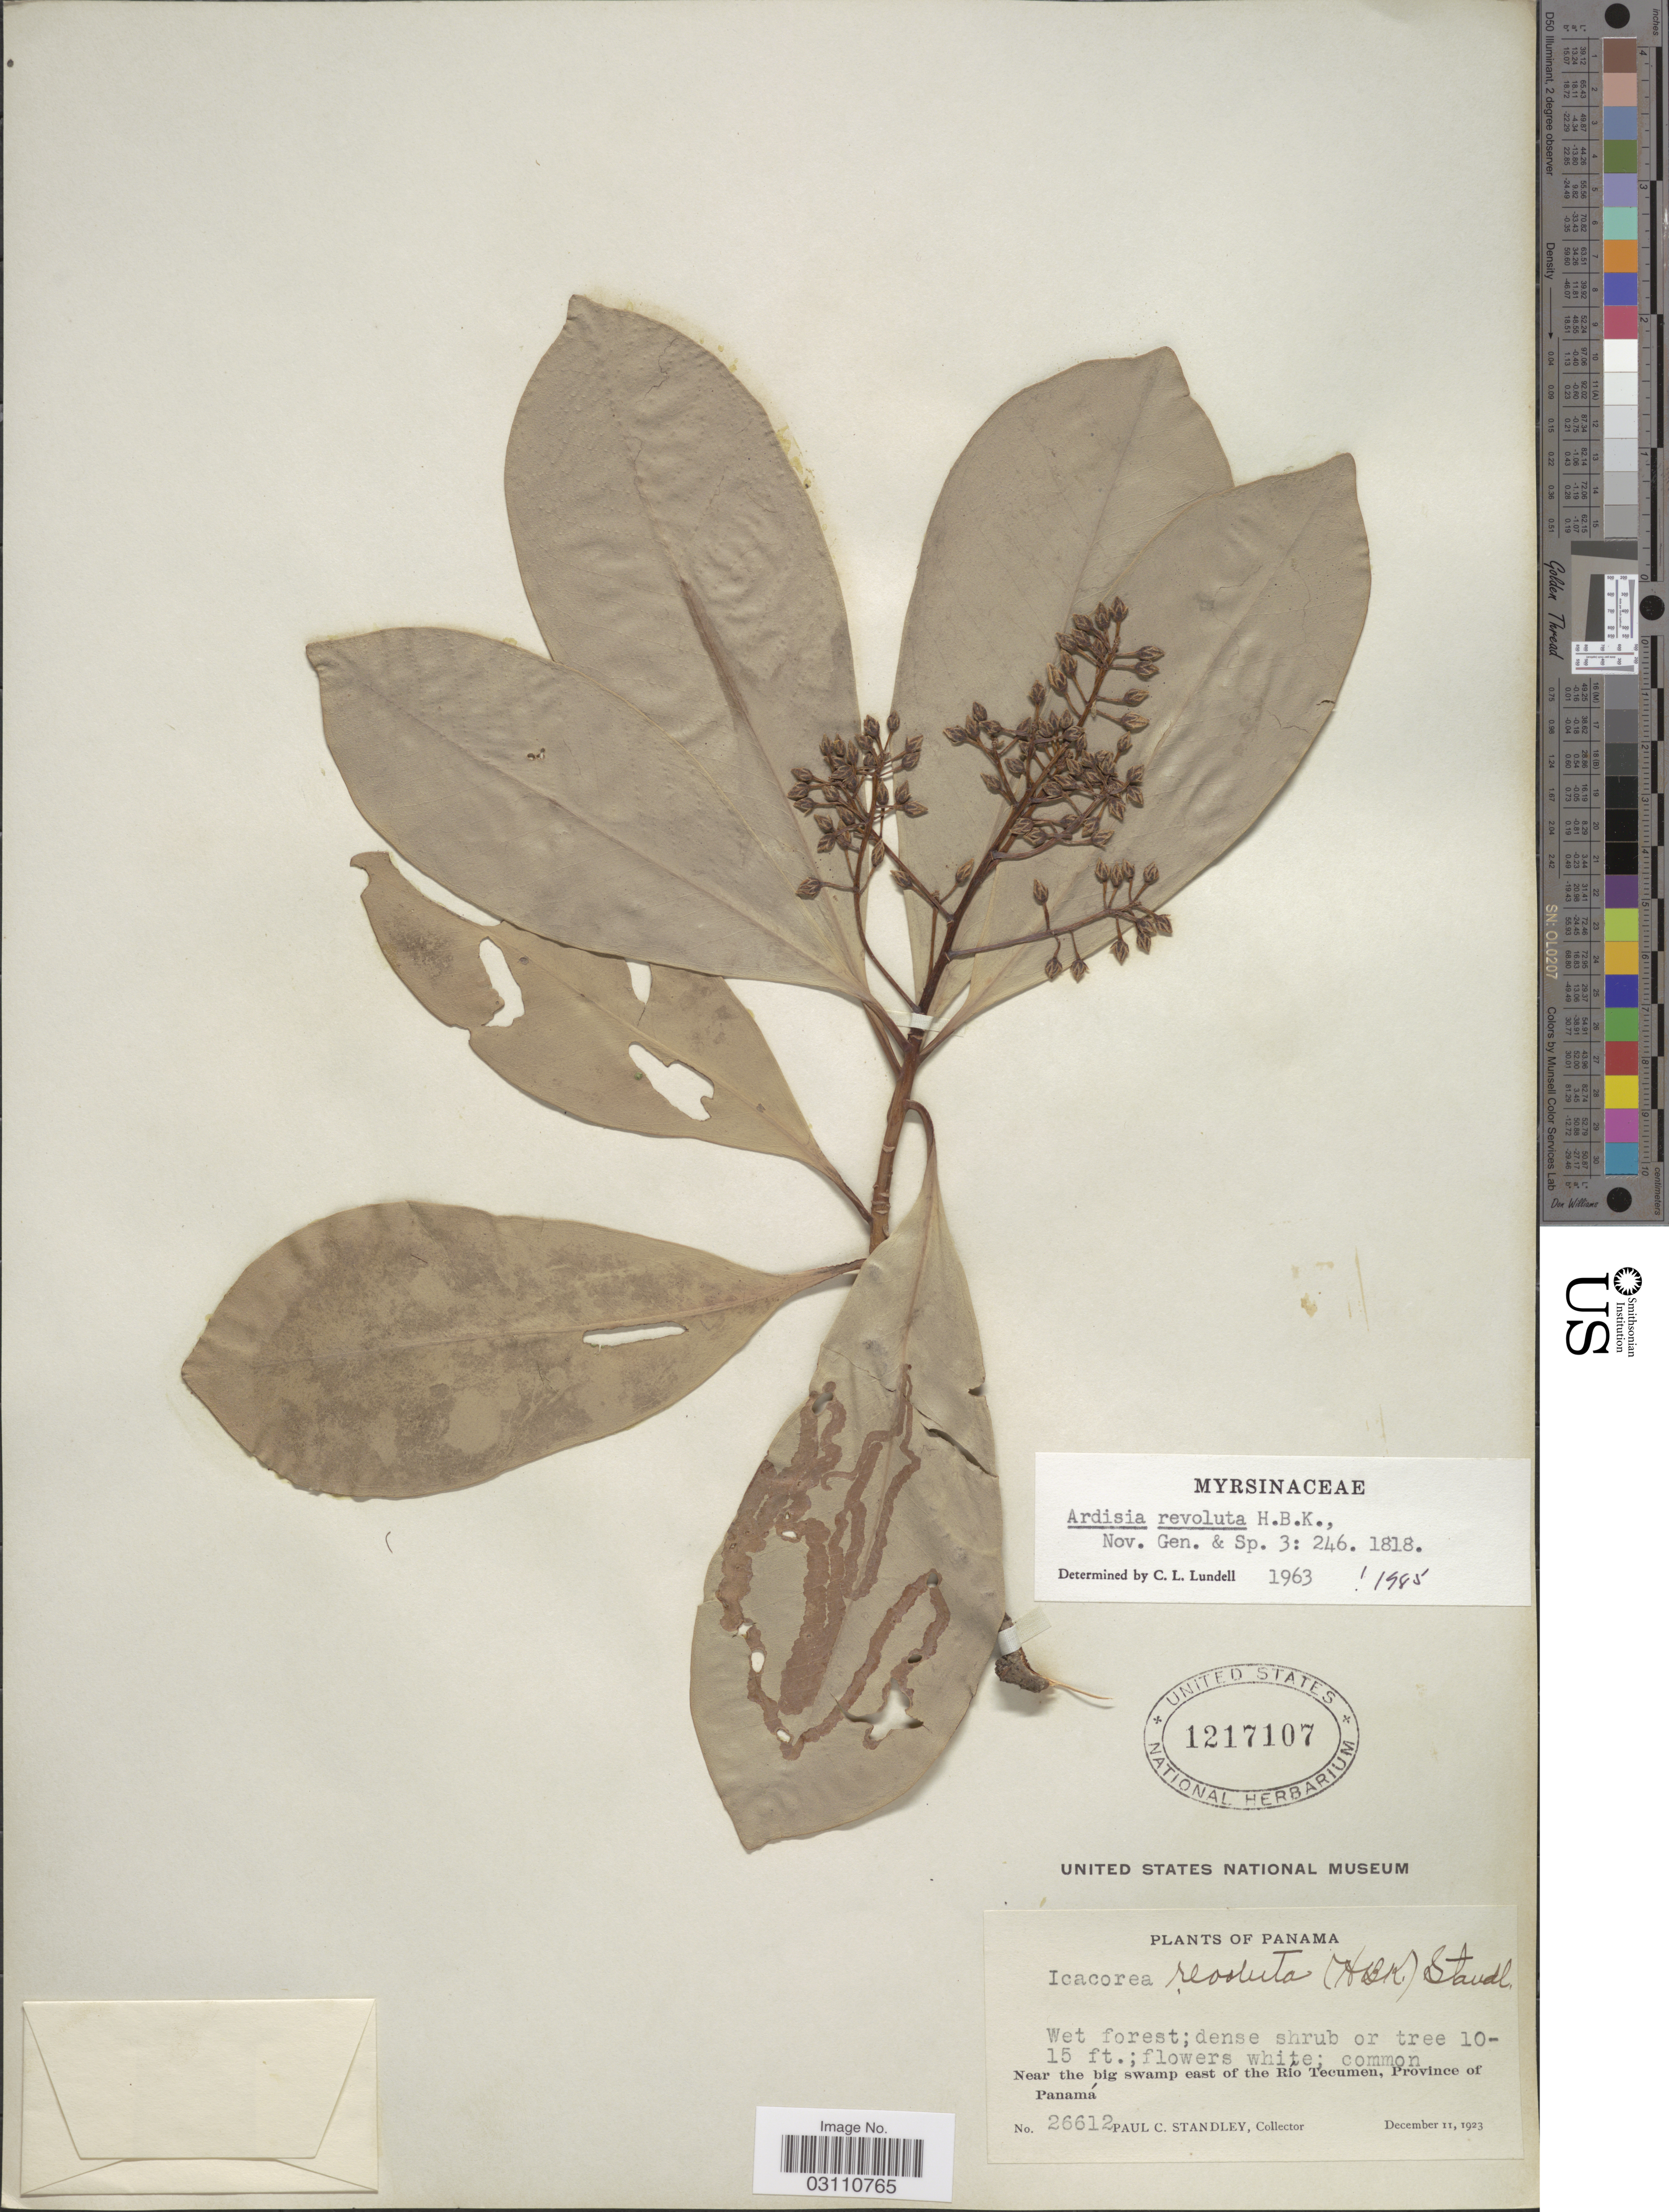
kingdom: Plantae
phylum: Tracheophyta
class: Magnoliopsida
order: Ericales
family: Primulaceae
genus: Ardisia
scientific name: Ardisia revoluta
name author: Kunth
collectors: P. C. Standley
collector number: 26612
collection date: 1923-12-11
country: Panama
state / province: Panamá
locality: Near the big swamp east of the Río Tecumen.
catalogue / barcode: US 1217107